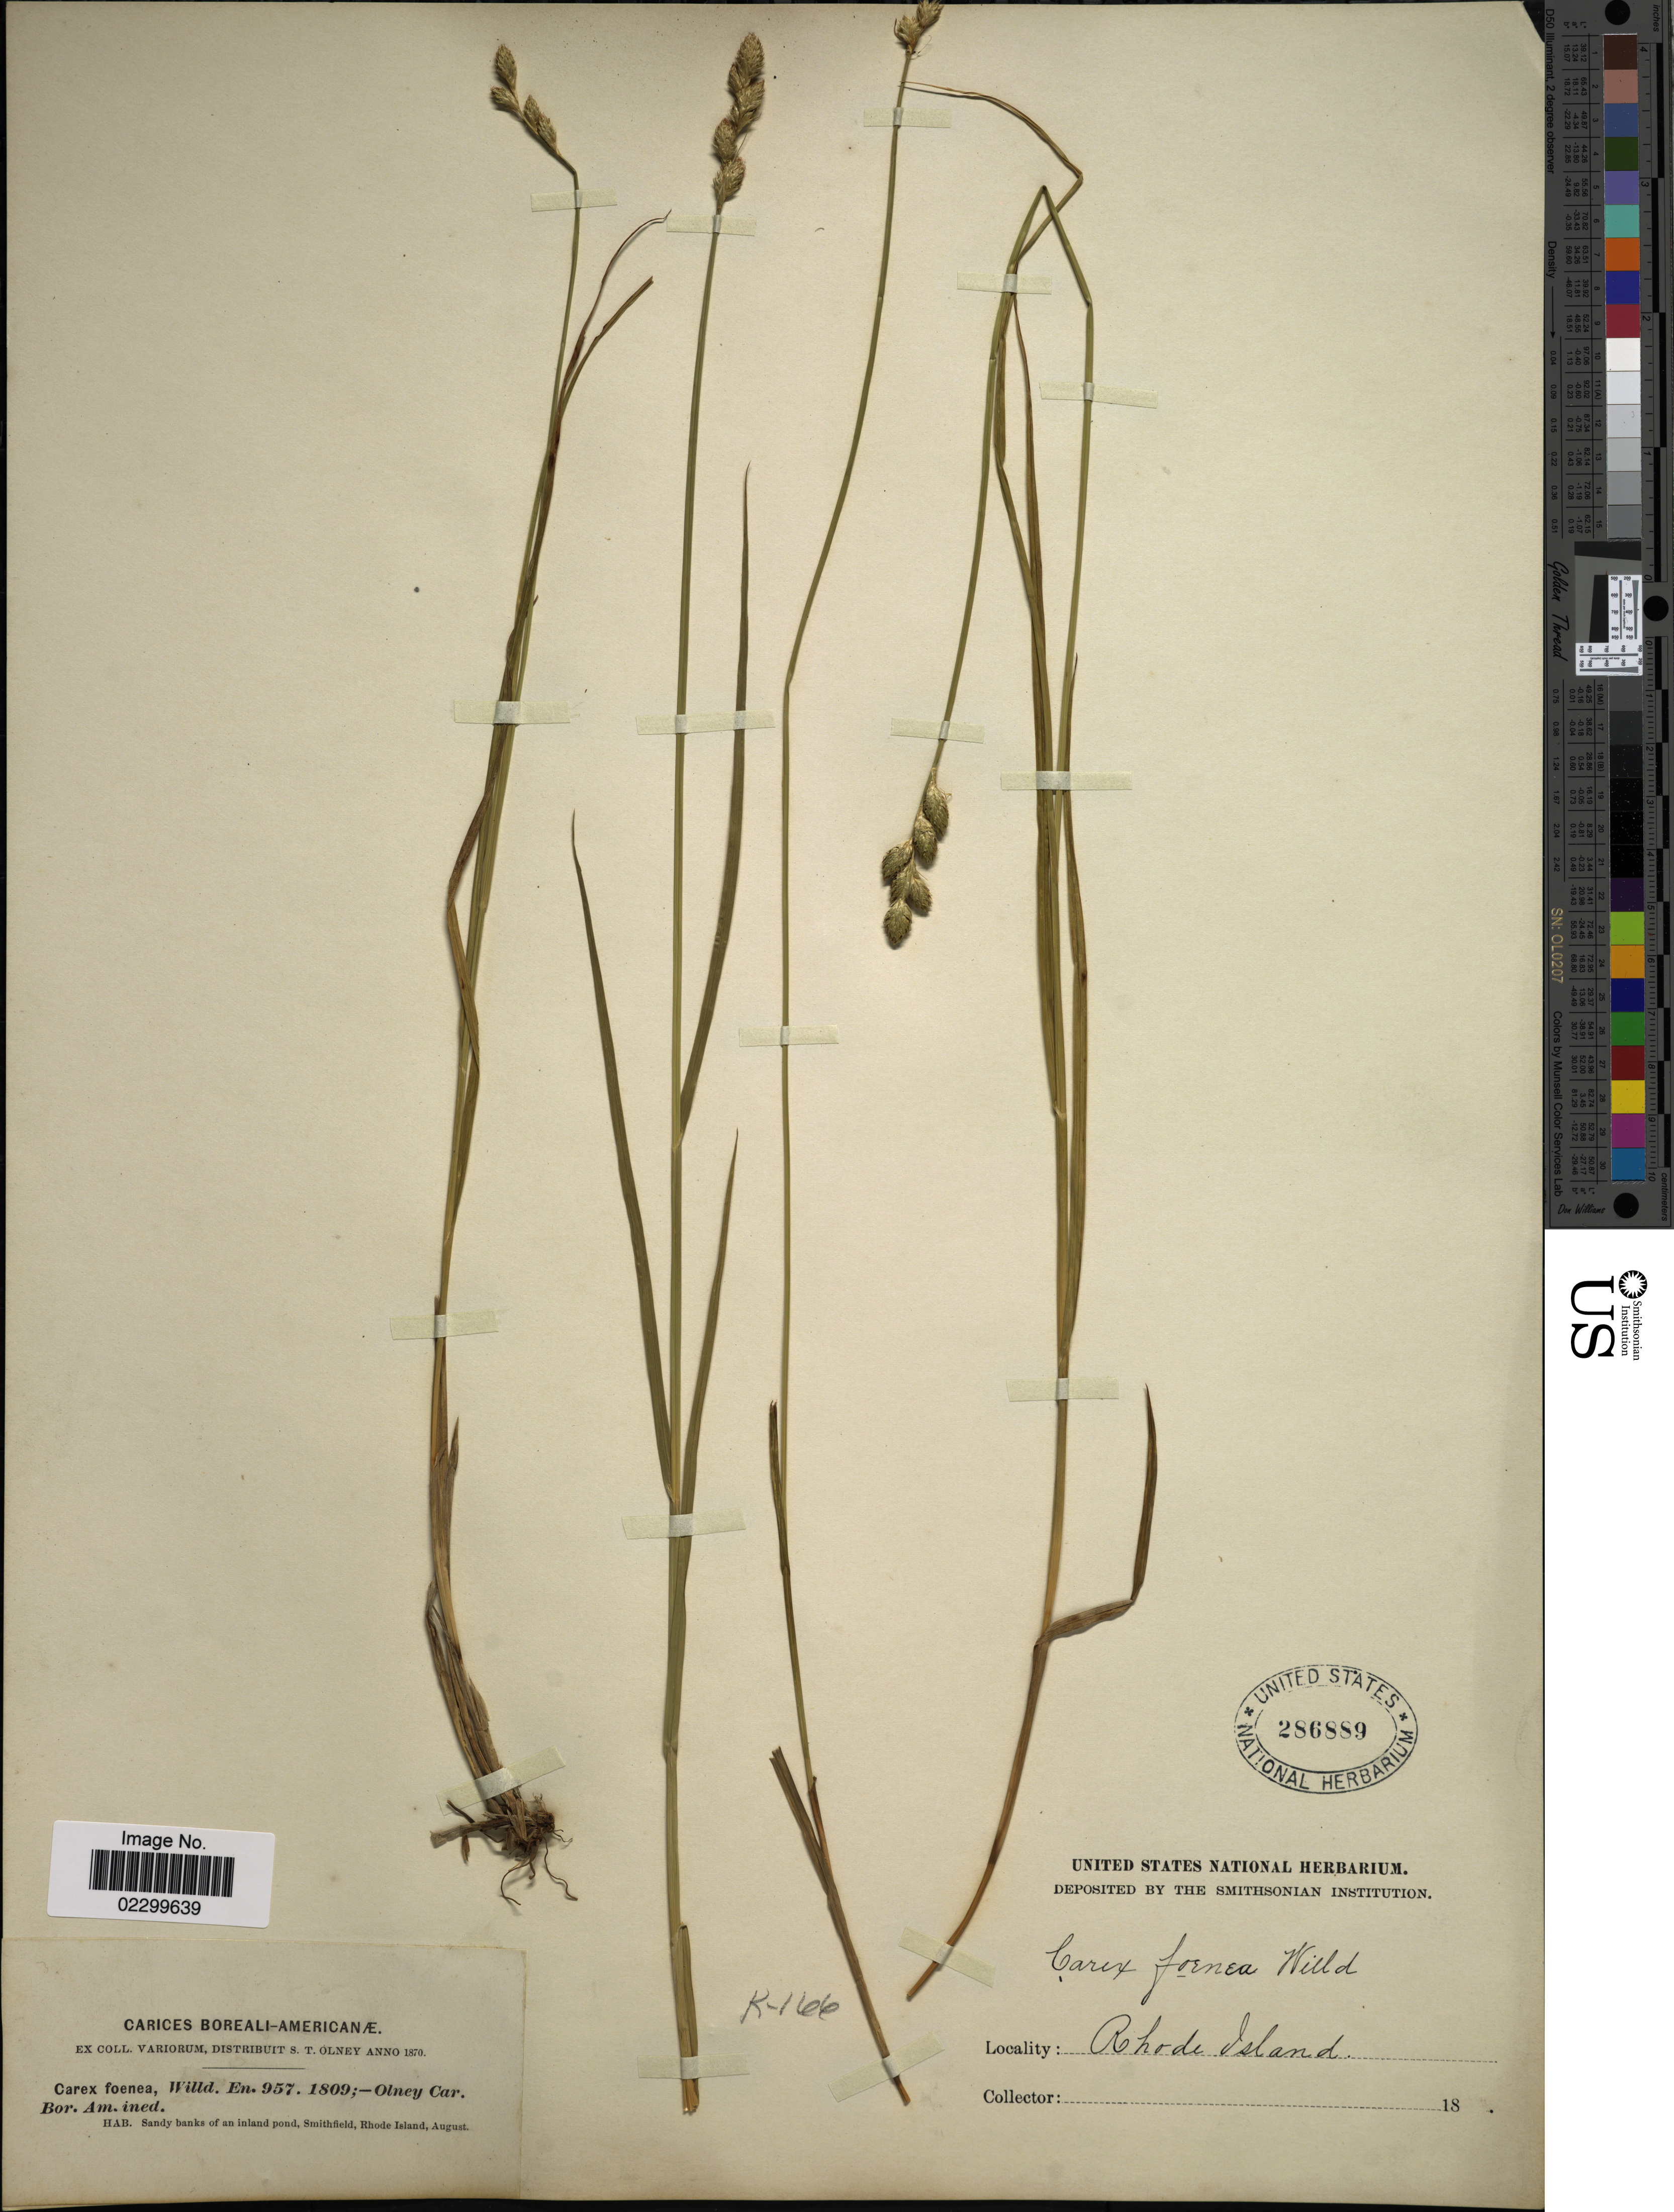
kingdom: Plantae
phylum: Tracheophyta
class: Liliopsida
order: Poales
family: Cyperaceae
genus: Carex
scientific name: Carex argyrantha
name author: Tuck. ex Boott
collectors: S. Olney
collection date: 1870-08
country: United States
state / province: Rhode Island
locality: Carices Americae Septentrionalis, Sandy banks of an inland pond, Smithfield.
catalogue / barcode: US 286889